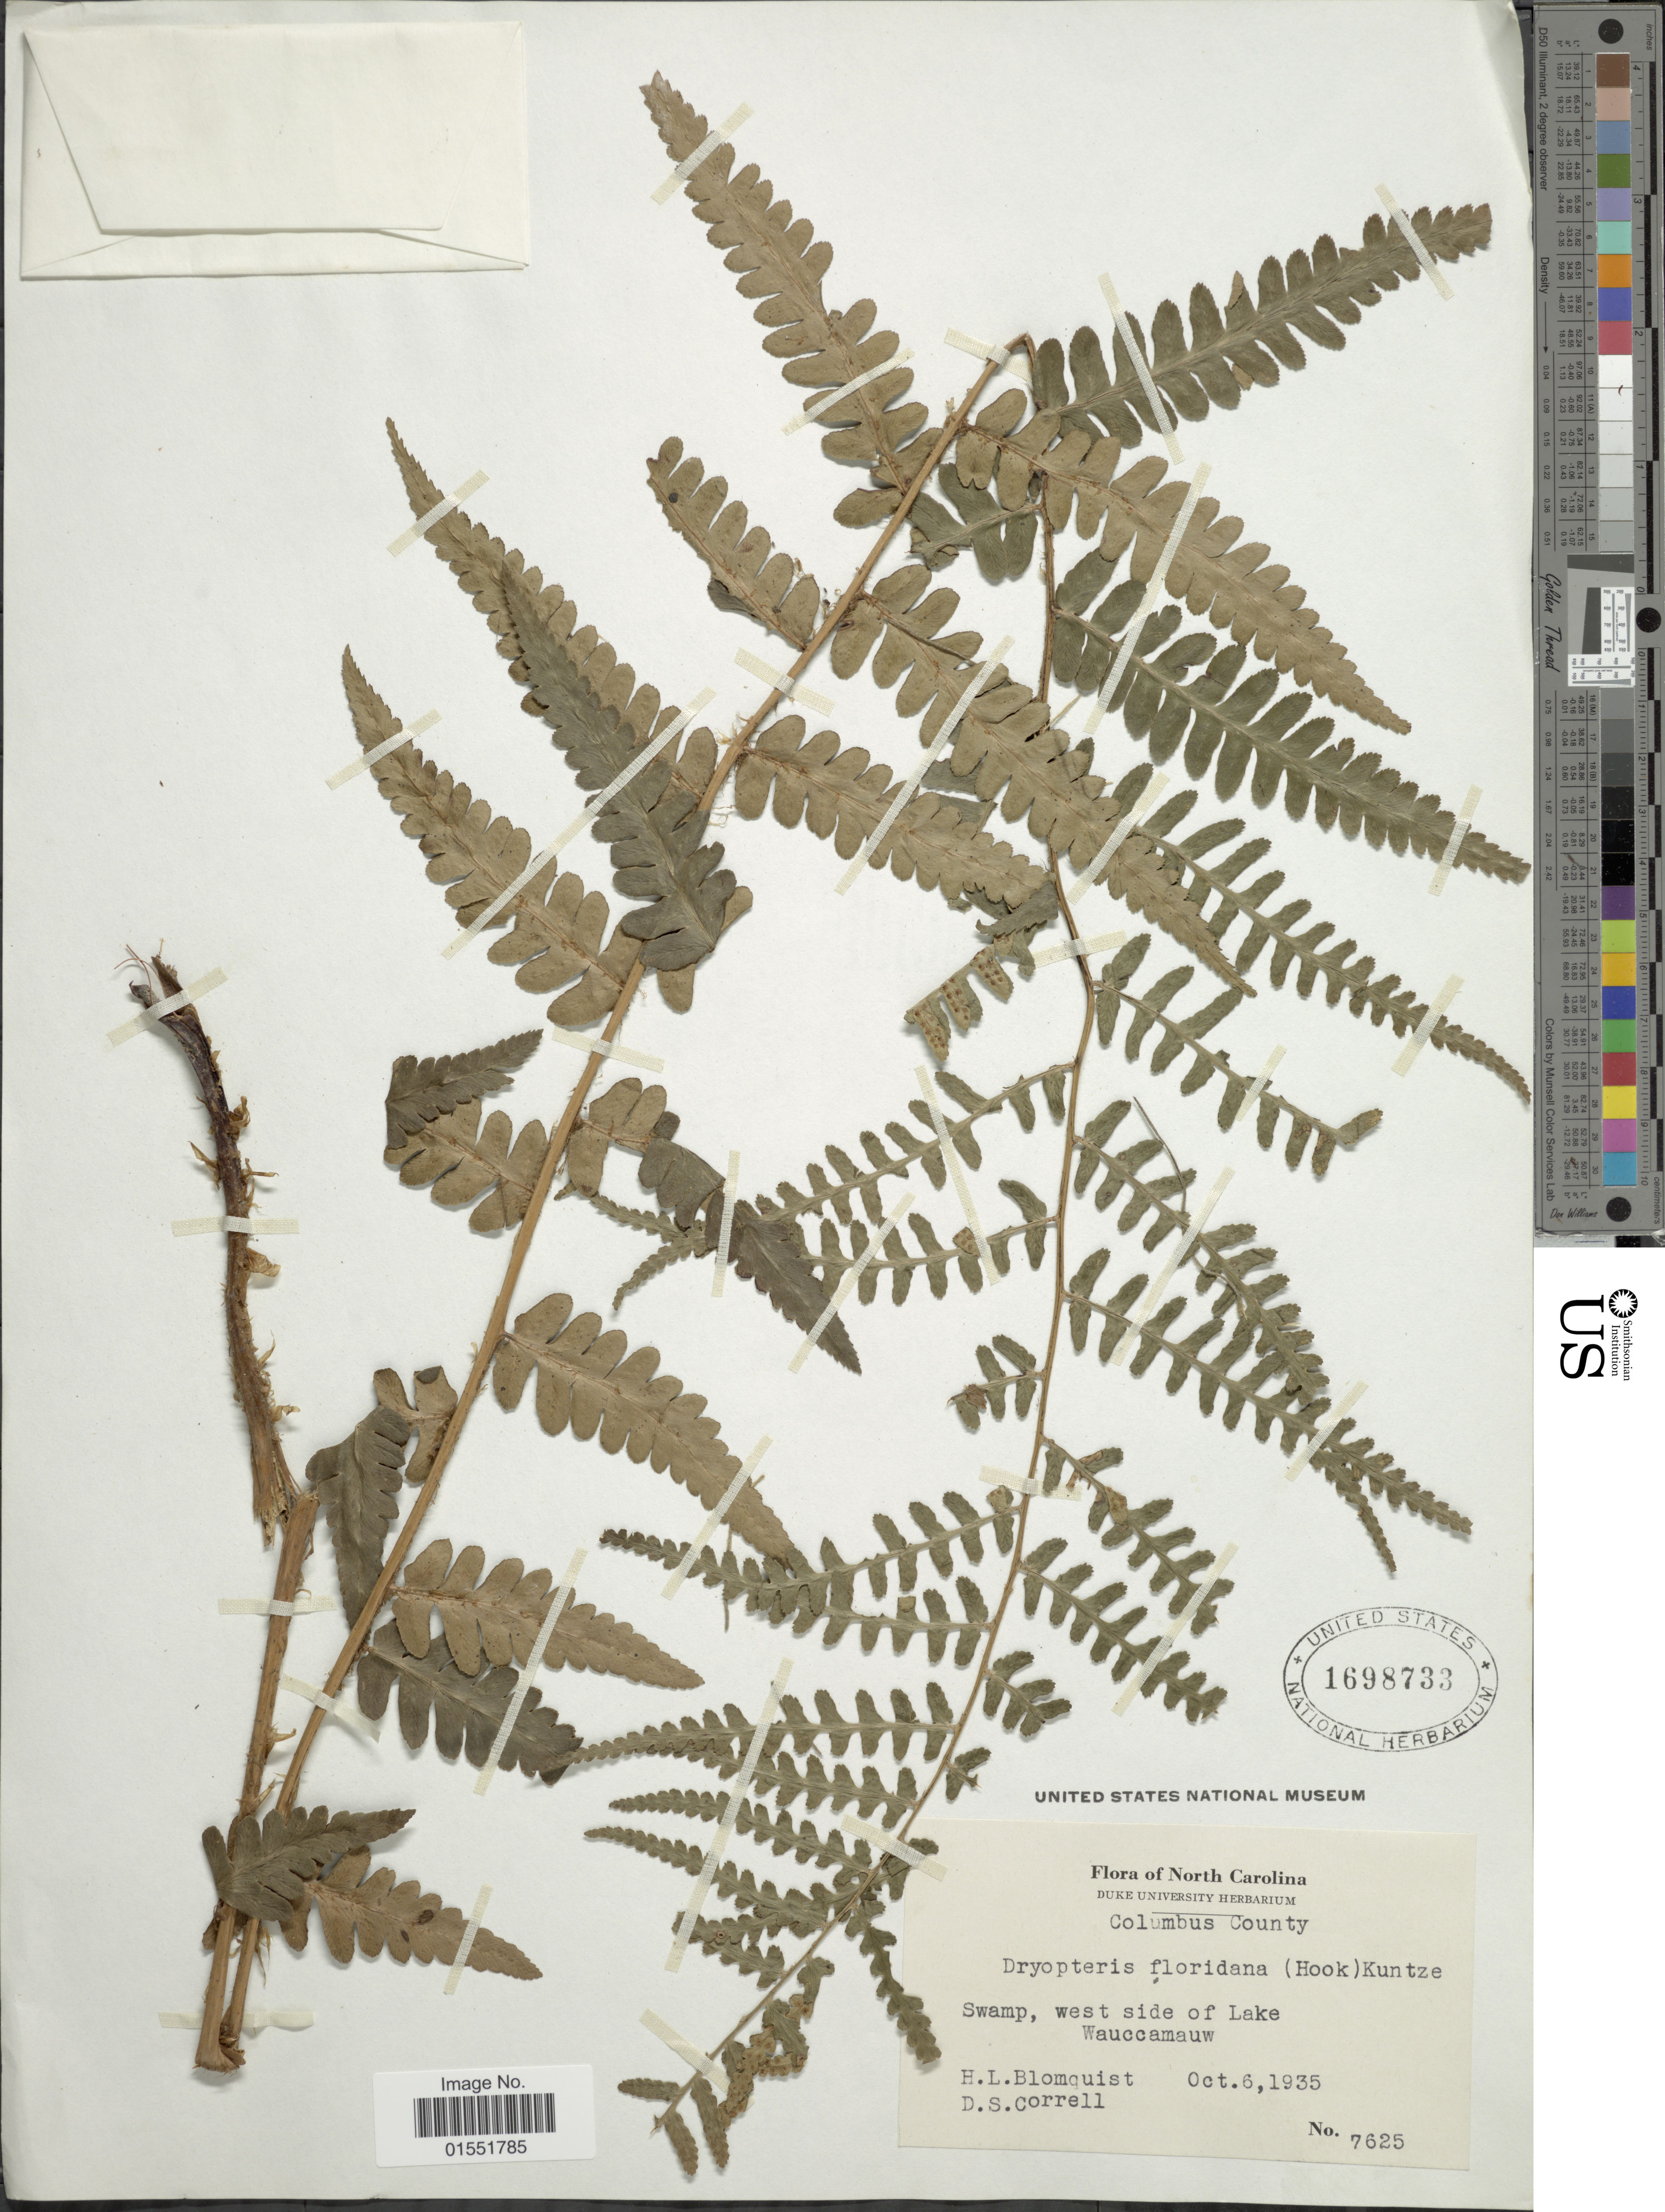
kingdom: Plantae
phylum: Tracheophyta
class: Polypodiopsida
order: Polypodiales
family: Dryopteridaceae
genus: Dryopteris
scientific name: Dryopteris ludoviciana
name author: (Kunze) Small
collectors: H. Blomquist & D. S. Correll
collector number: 7625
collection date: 1935-10-06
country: United States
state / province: Florida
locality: Columbus County. Swamp, west side of Lake Wauccamauw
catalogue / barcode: US 1698733